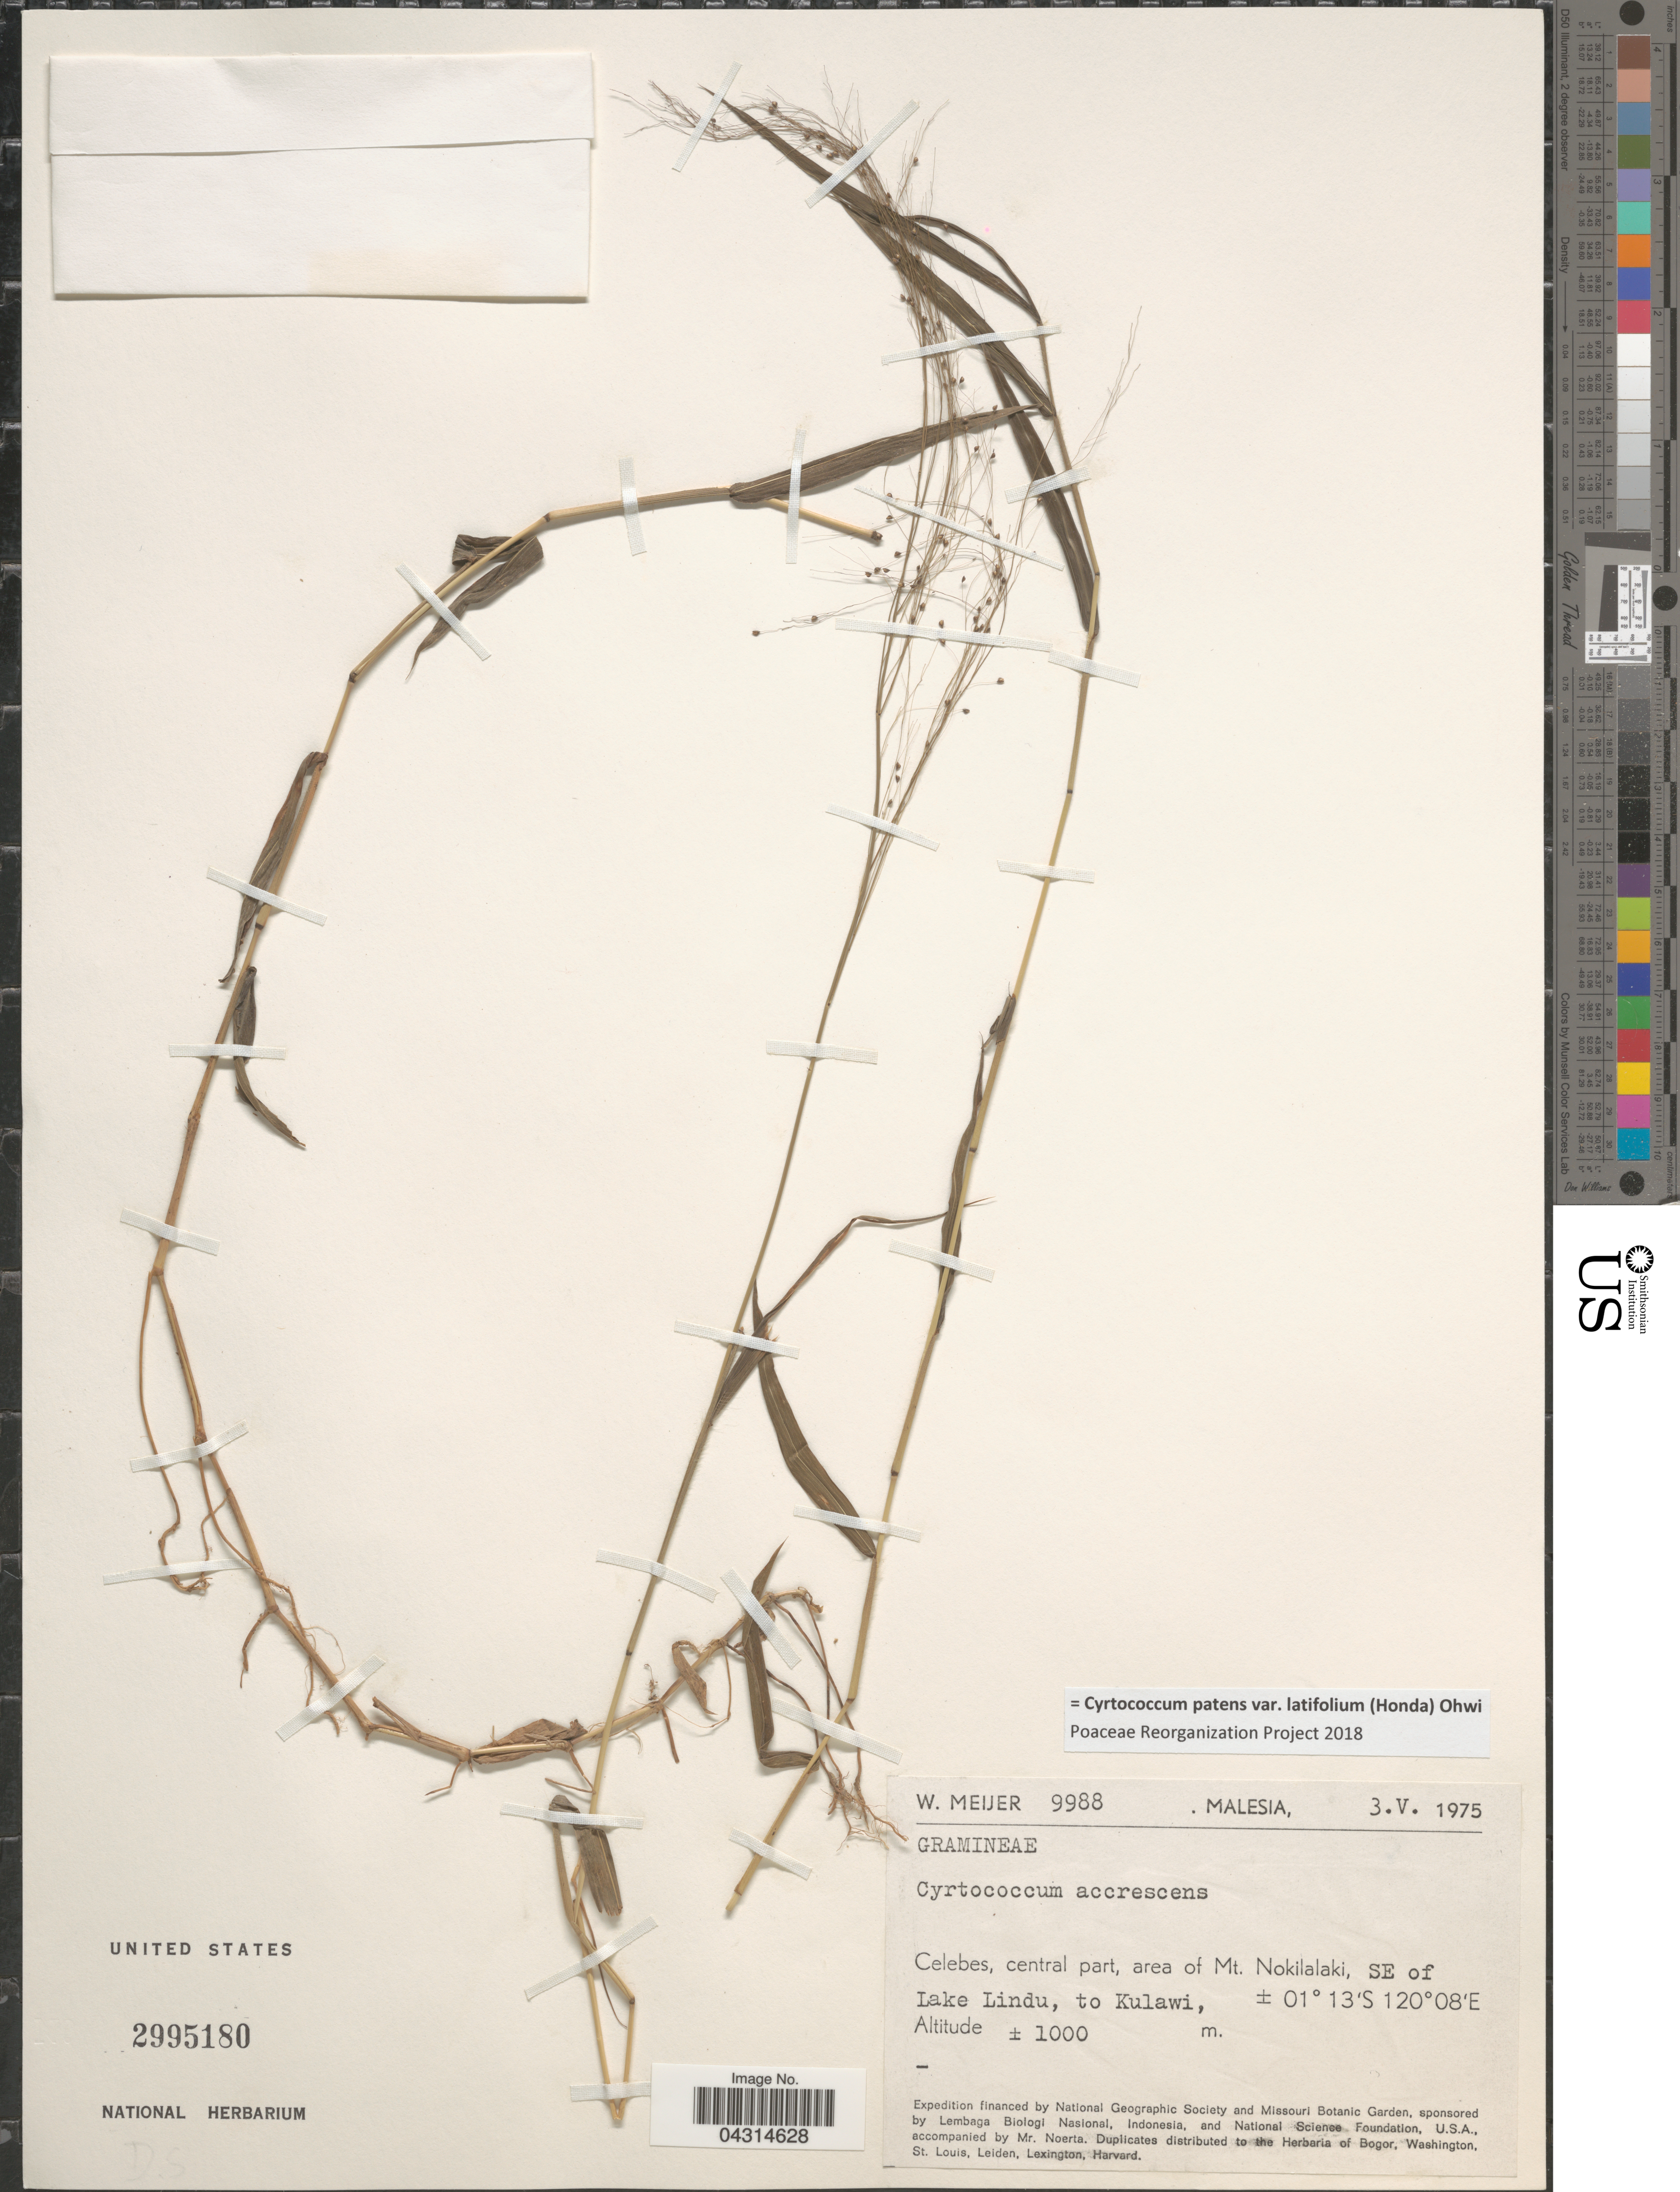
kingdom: Plantae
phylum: Tracheophyta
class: Liliopsida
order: Poales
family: Poaceae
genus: Cyrtococcum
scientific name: Cyrtococcum patens var. latifolium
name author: (Honda) Ohwi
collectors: W. Meijer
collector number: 9988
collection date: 1975-05-03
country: Malaysia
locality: Malesia. Celebes, central part, area of Mt. Nokilalaki, SE of Lake Lindu, to Kulawi.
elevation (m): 1000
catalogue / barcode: US 2995180